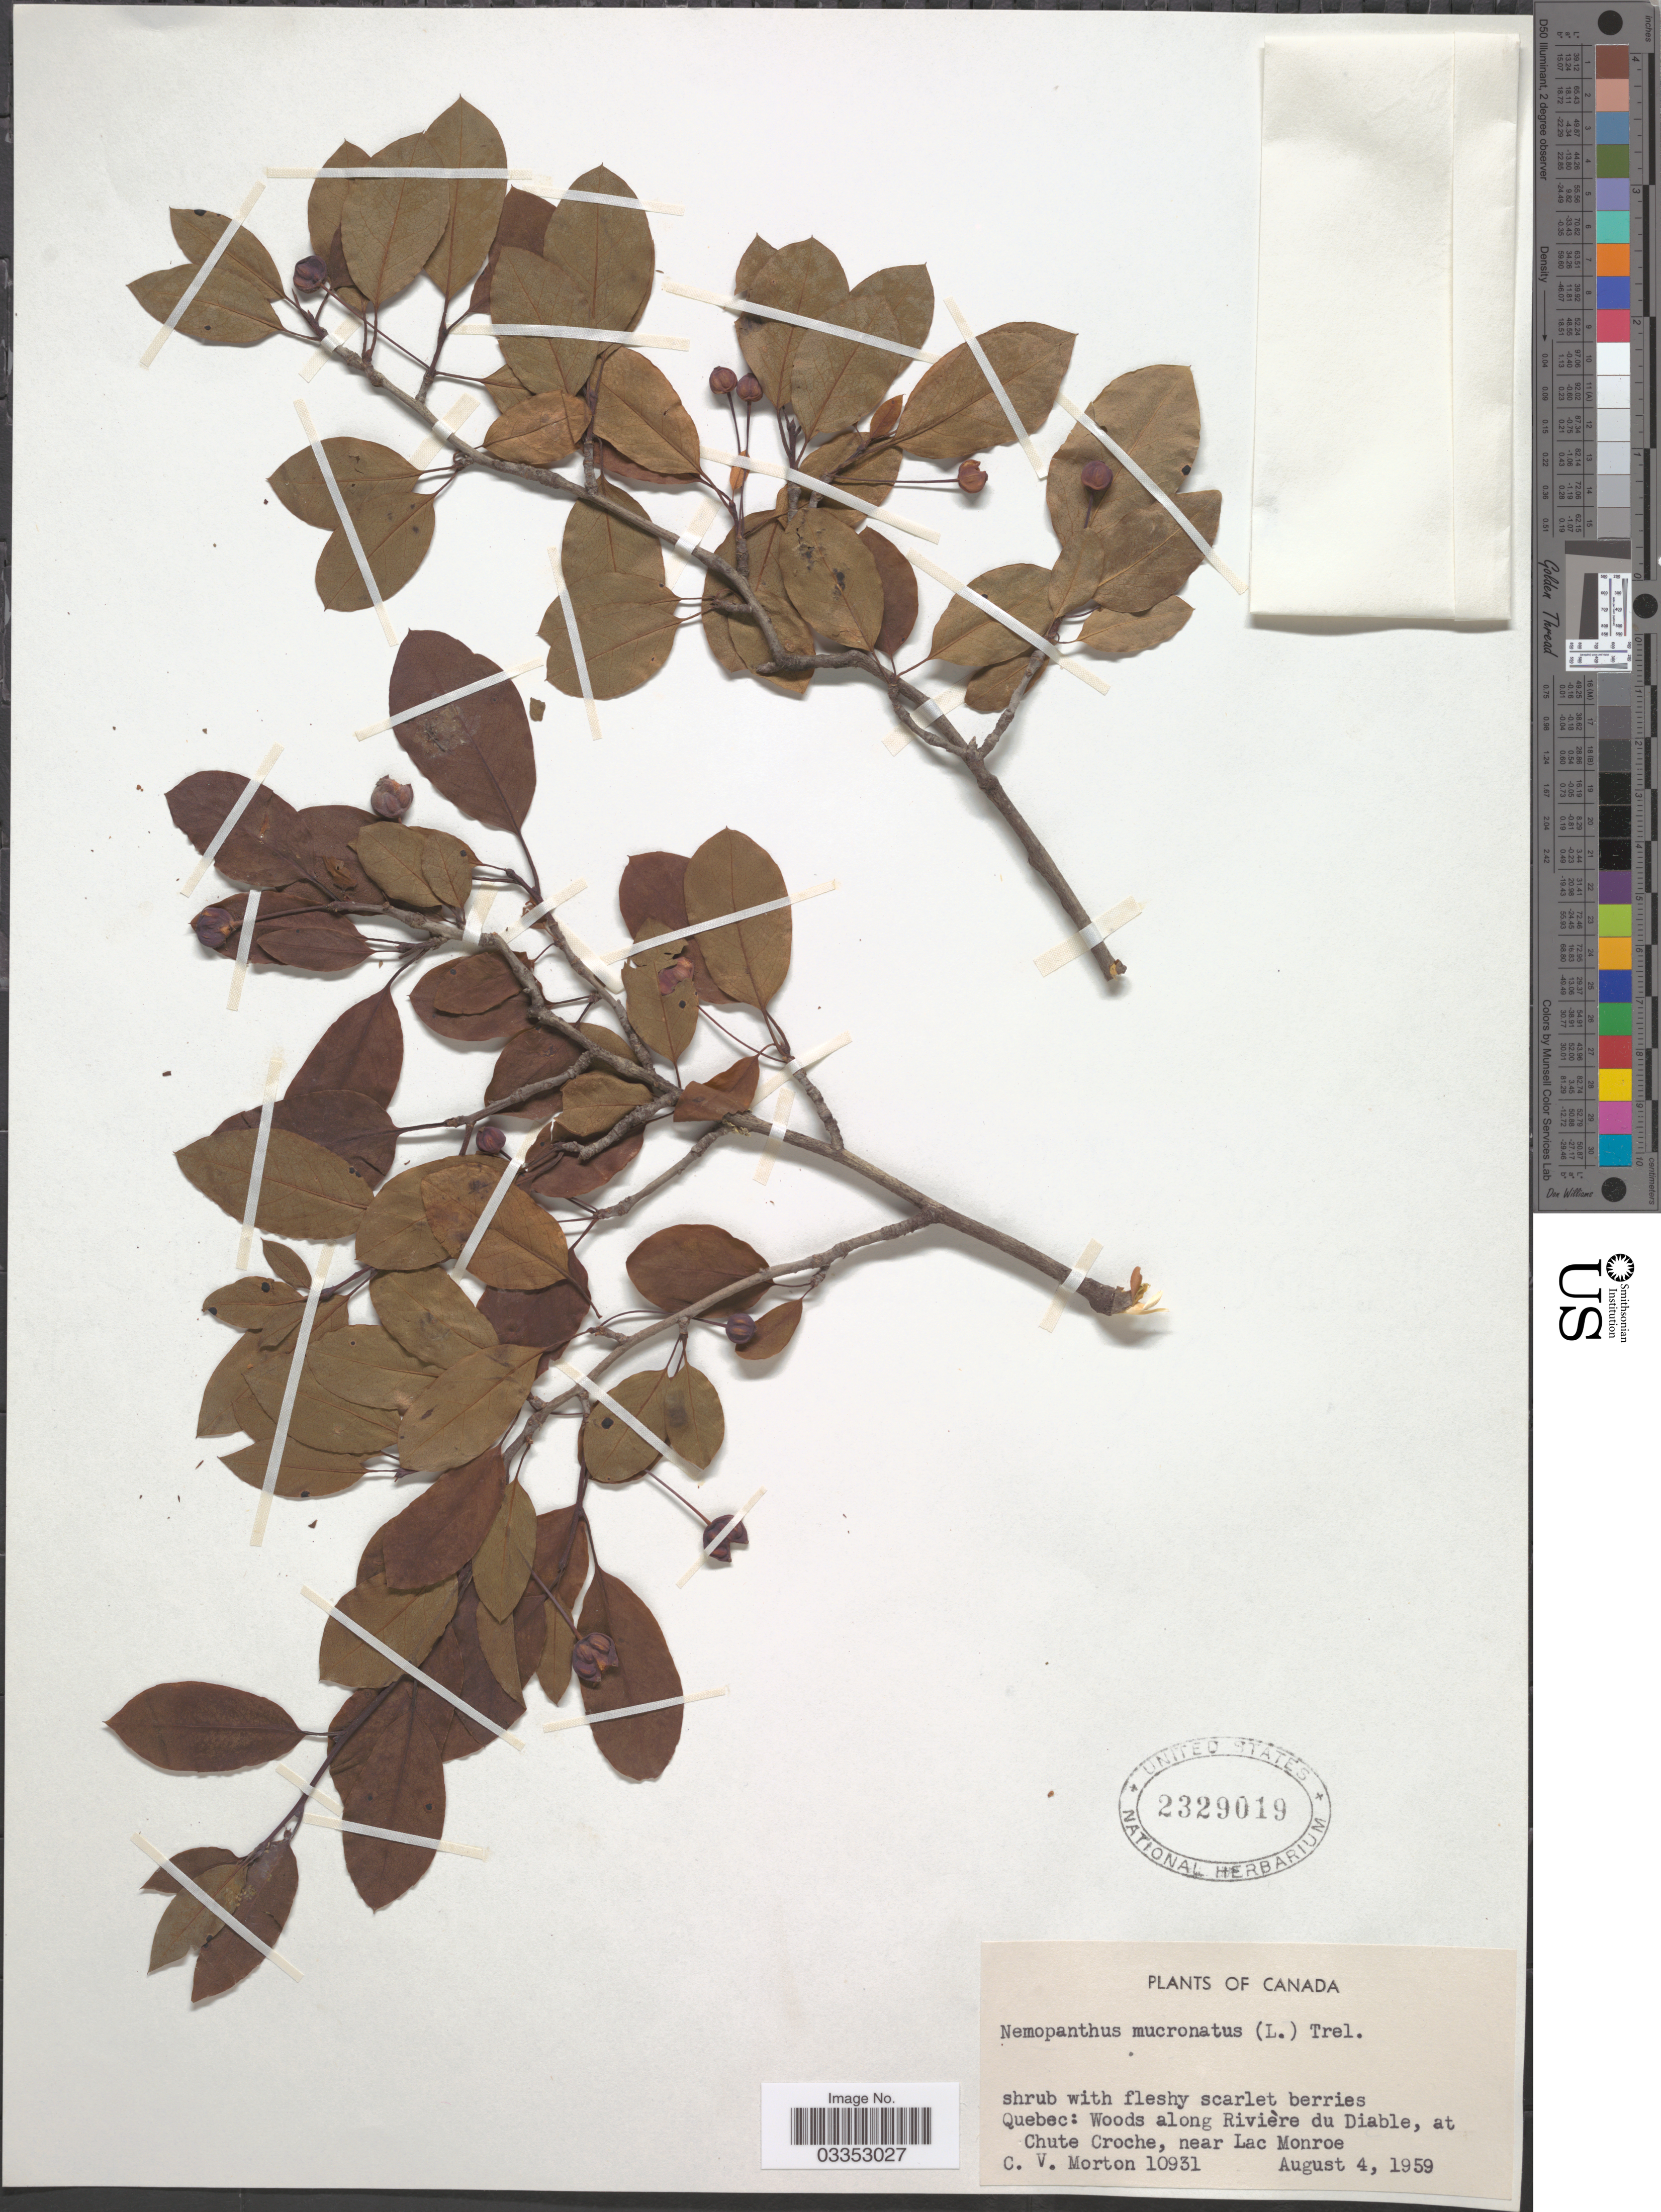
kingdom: Plantae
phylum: Tracheophyta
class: Magnoliopsida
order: Aquifoliales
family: Aquifoliaceae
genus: Nemopanthus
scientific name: Nemopanthus mucronatus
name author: (L.) Trel.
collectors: C. V. Morton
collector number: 10931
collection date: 1959-08-04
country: Canada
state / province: Quebec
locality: Woods along Rivière du Diable, at Chute Croche, near Lac Monroe.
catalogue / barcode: US 2329019